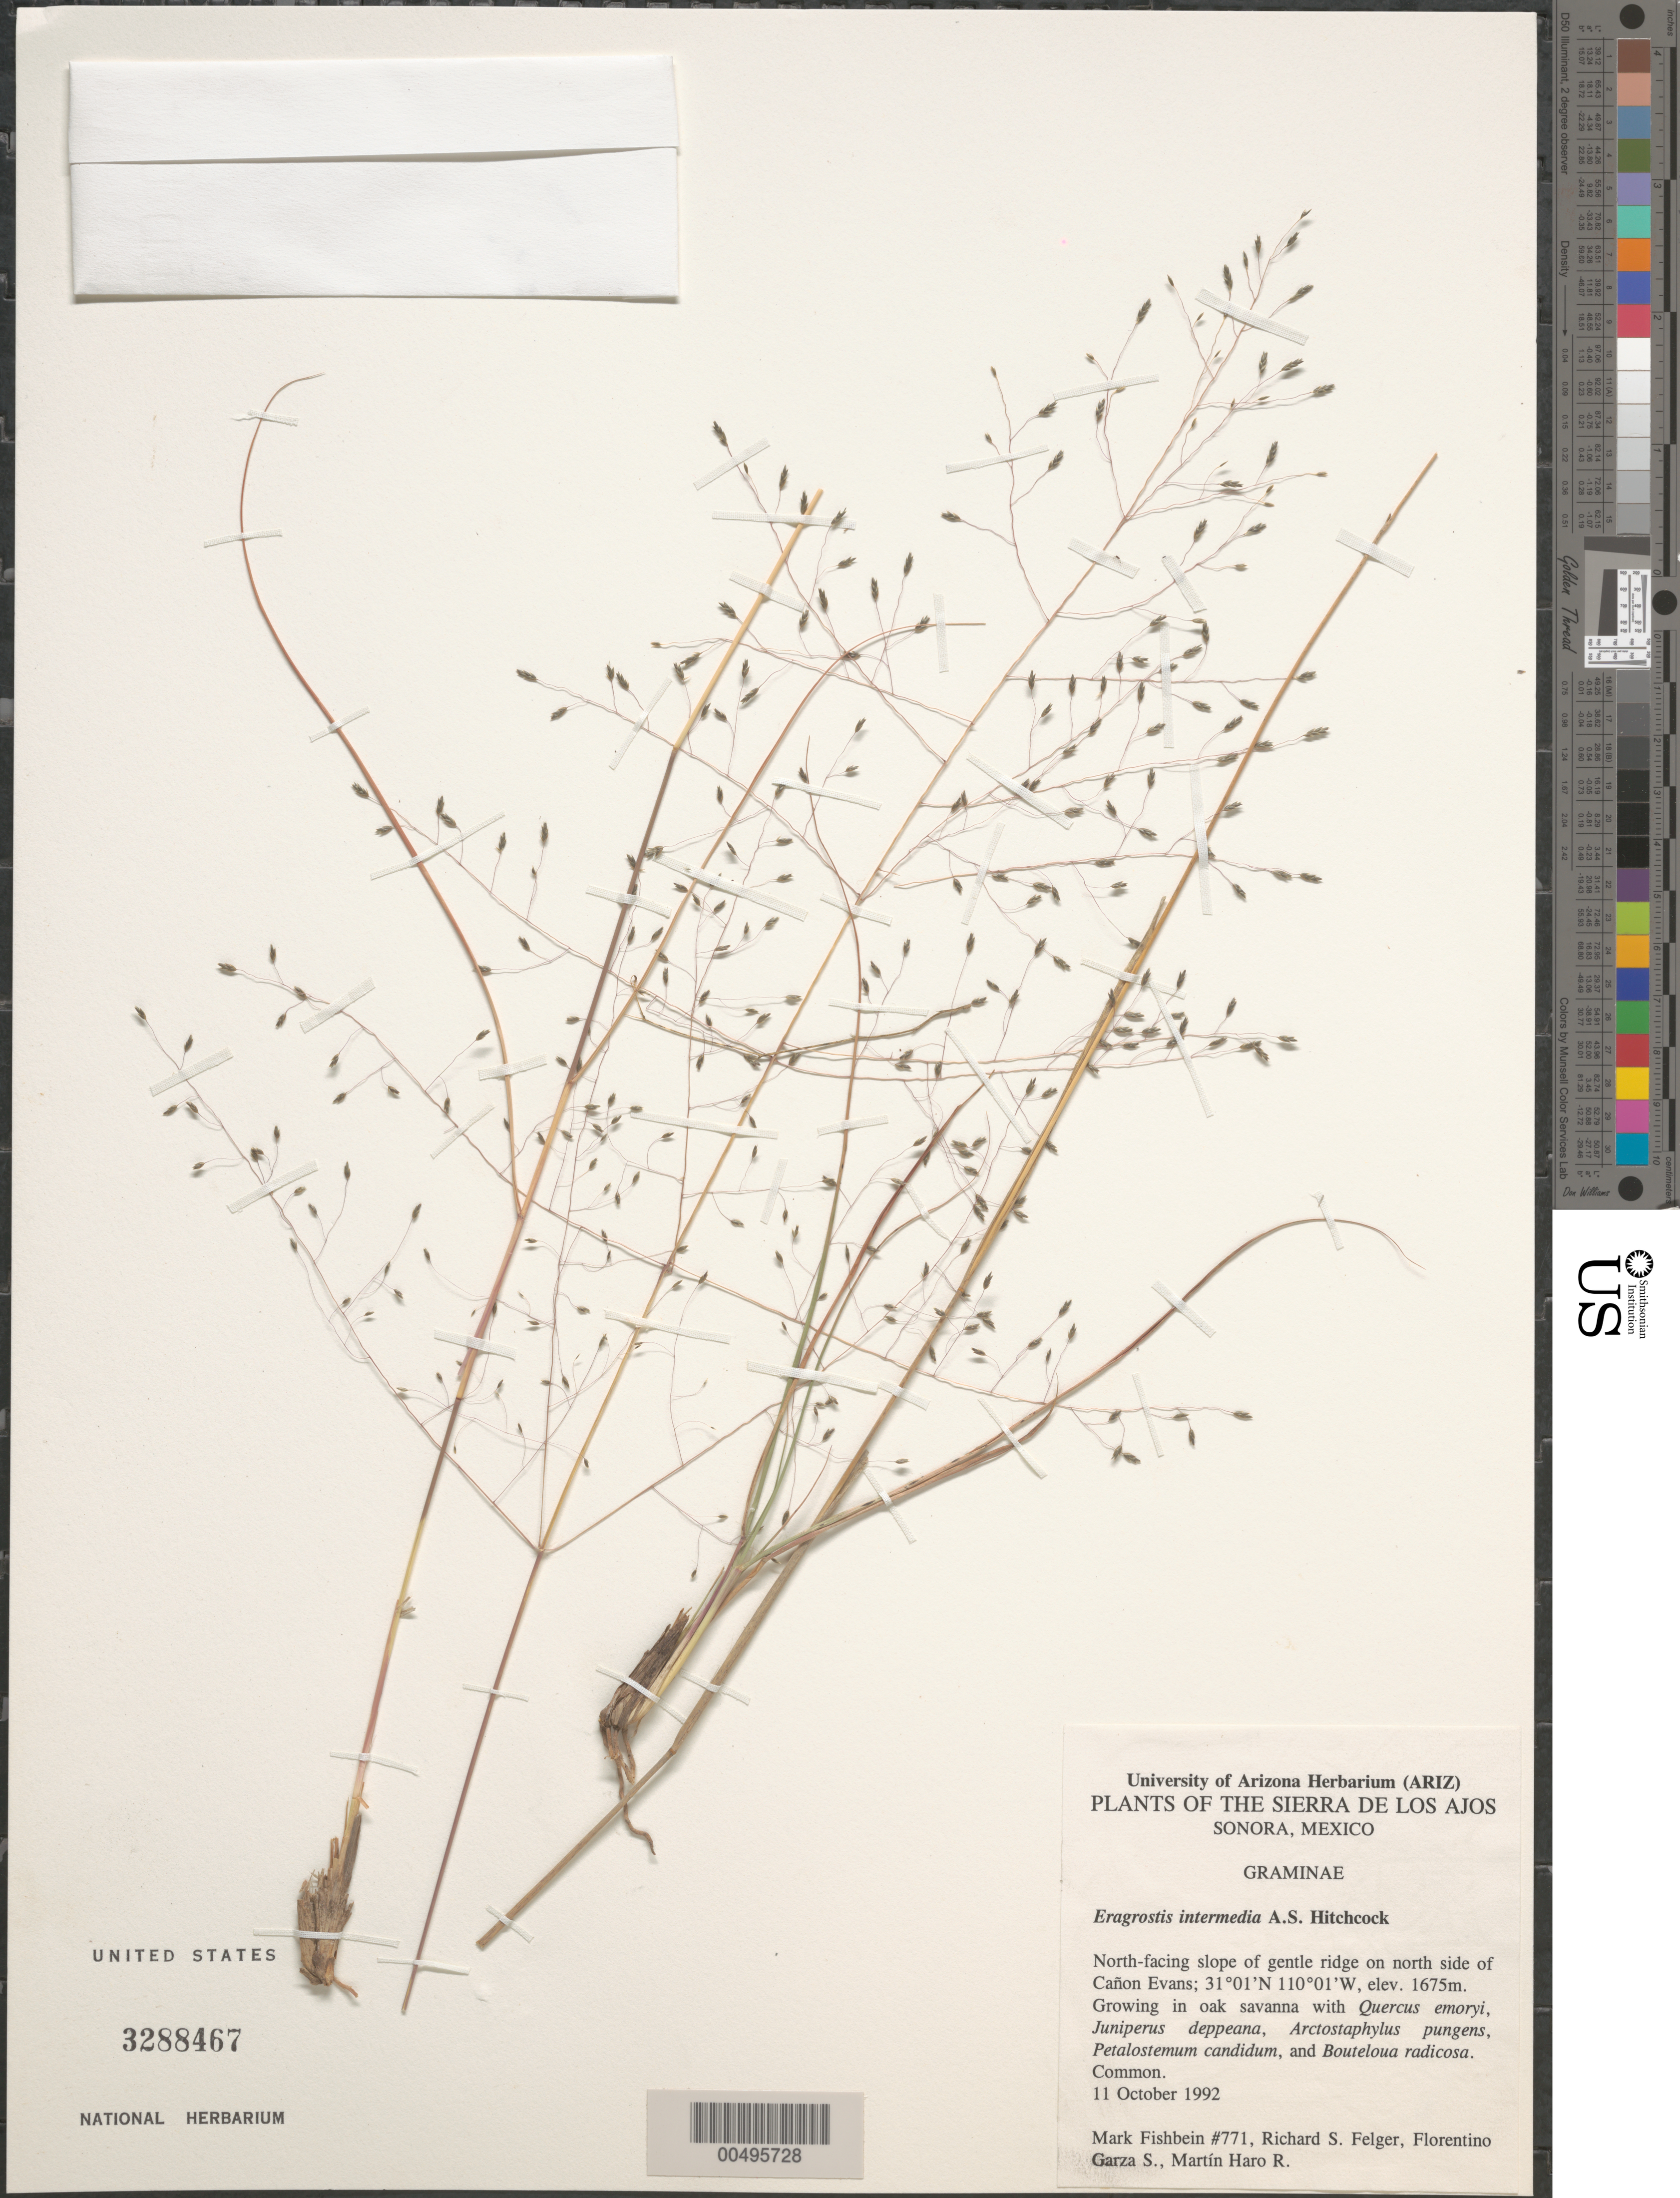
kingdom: Plantae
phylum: Tracheophyta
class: Liliopsida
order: Poales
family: Poaceae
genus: Eragrostis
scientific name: Eragrostis intermedia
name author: Hitchc.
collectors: M. Fishbein, R. S. Felger, F. Garza-S. & M. Haro R.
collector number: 771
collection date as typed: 11 Oct 1992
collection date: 1992-10-11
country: Mexico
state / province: Sonora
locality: Sierra de los Ajos, N facing slope on N side of Cañon Evans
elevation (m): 1675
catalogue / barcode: US 3288467